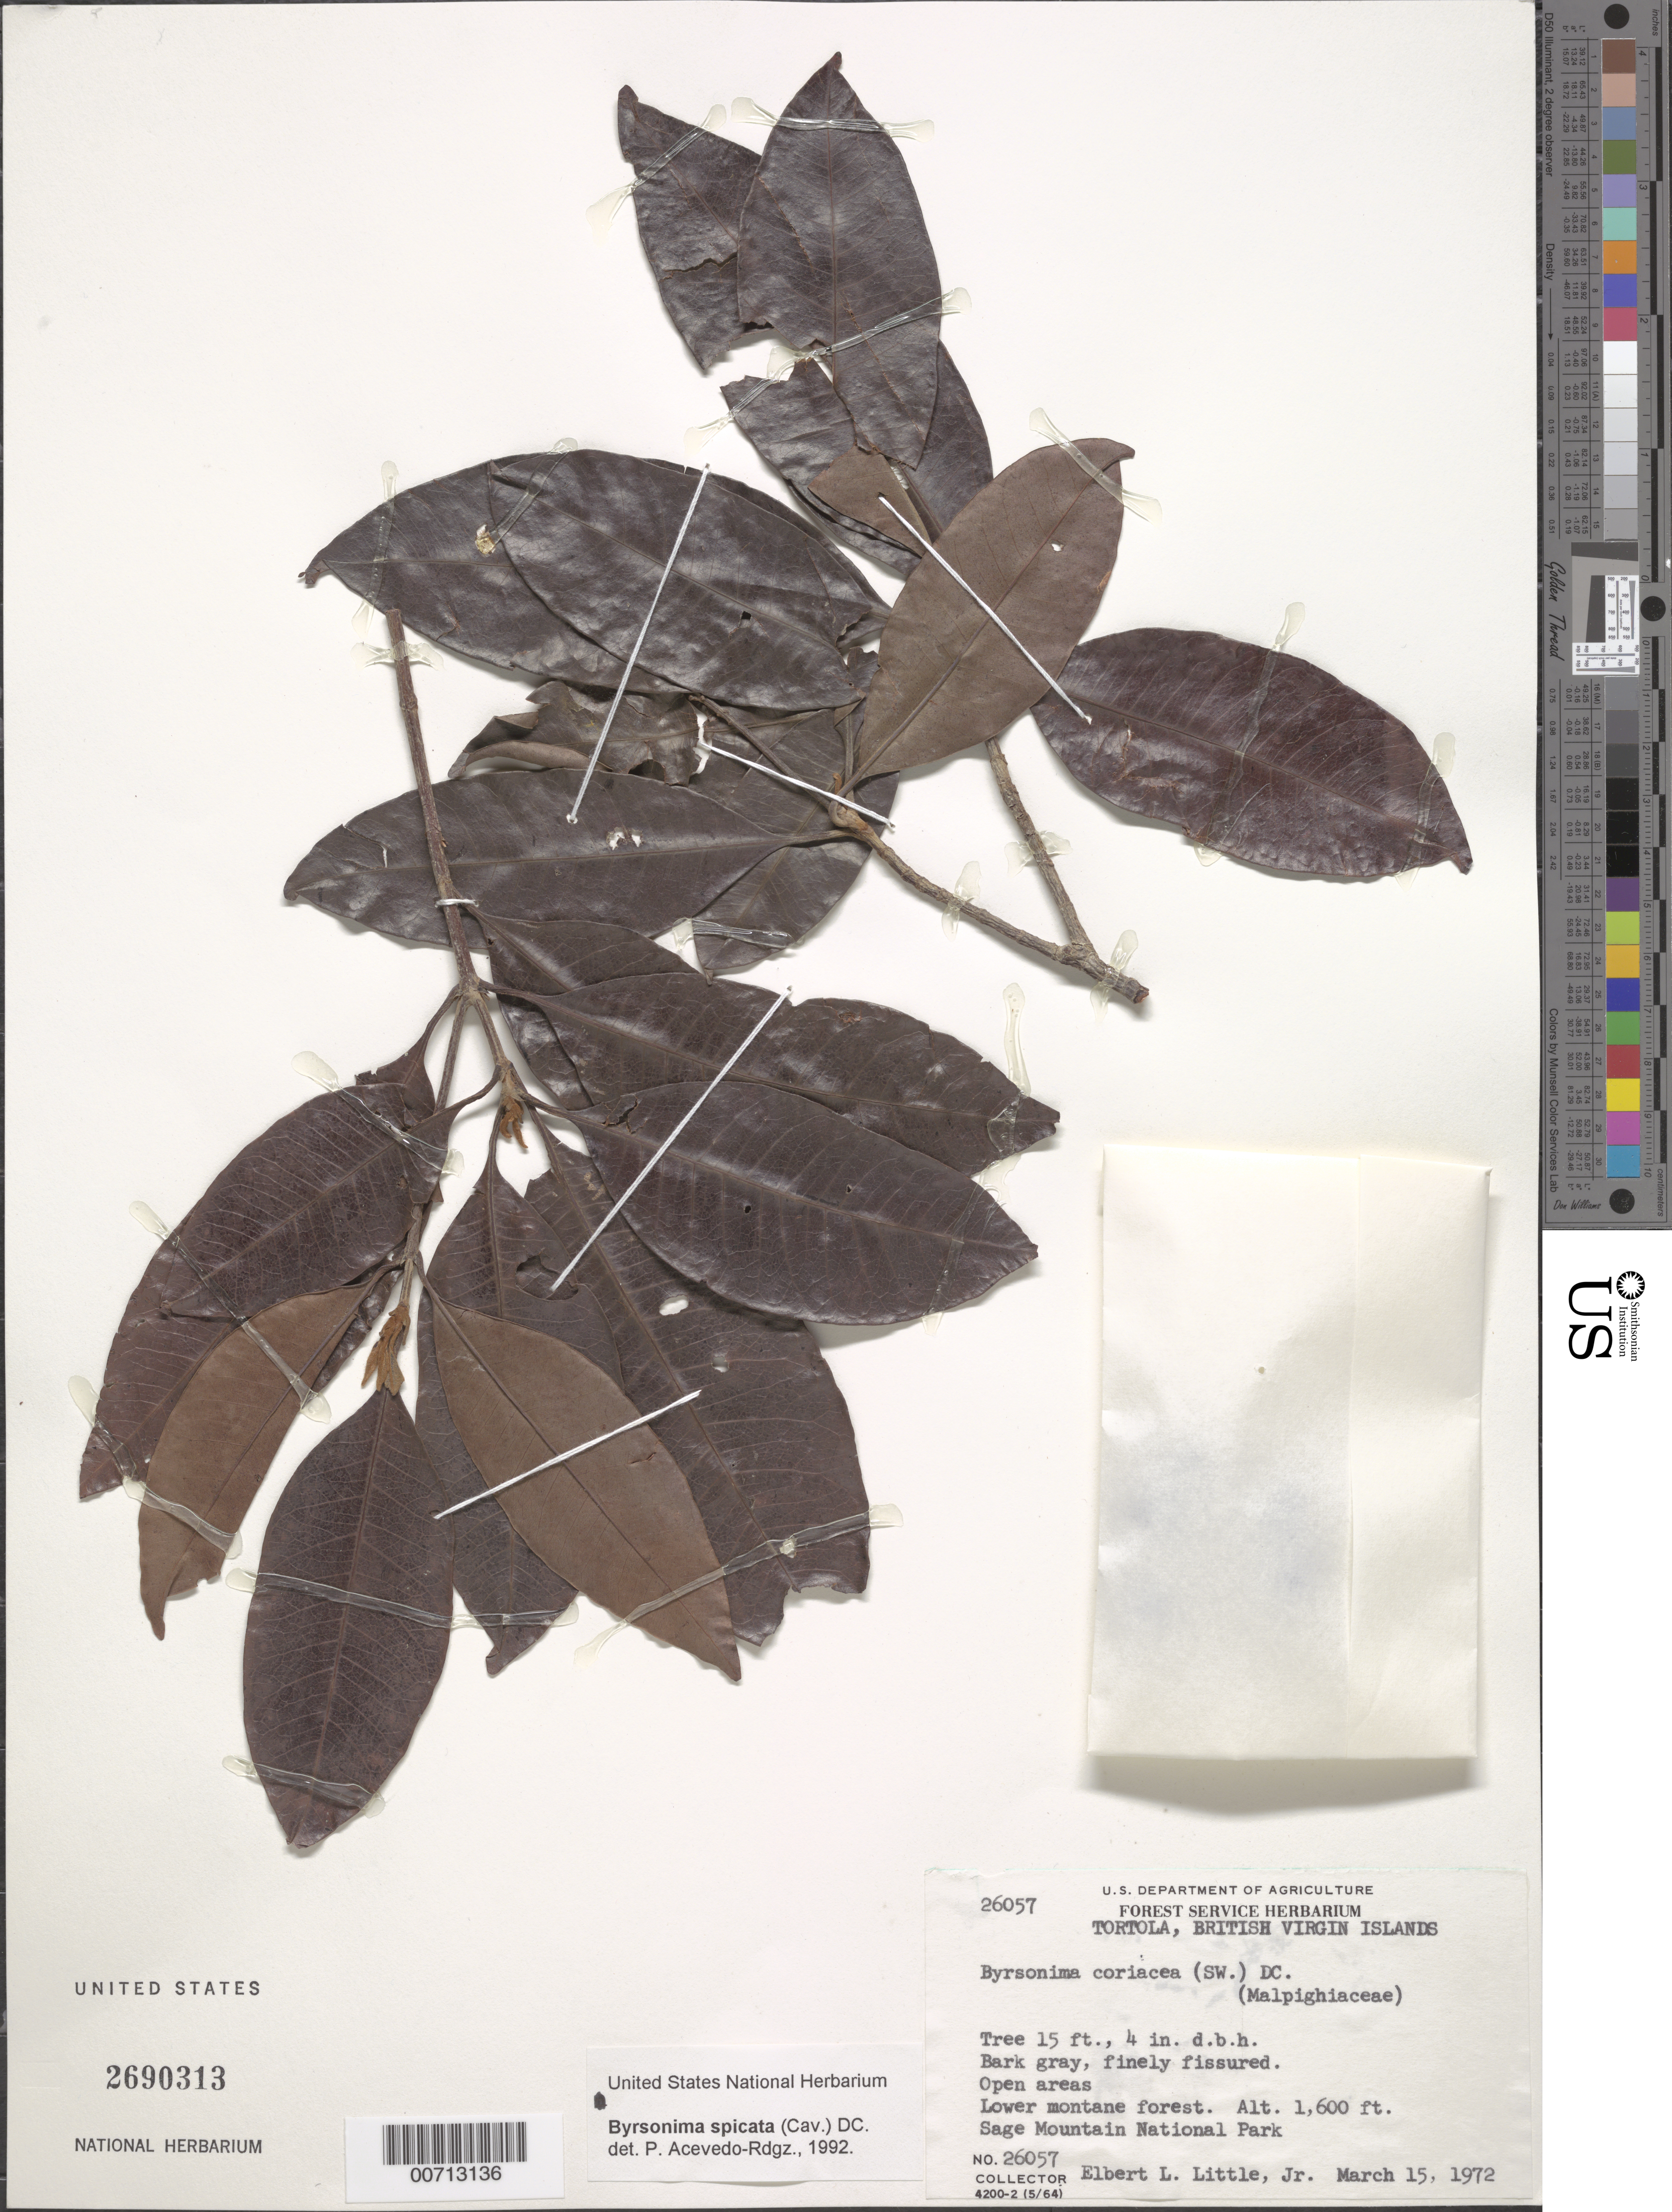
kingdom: Plantae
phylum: Tracheophyta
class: Magnoliopsida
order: Malpighiales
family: Malpighiaceae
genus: Byrsonima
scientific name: Byrsonima spicata (Cav.) DC.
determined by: Acevedo-Rodríguez, P., (BOT), Smithsonian Institution - National Museum of Natural History (UNITED STATES)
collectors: E. L. Little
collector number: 26057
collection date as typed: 15 Mar 1972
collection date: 1972-03-15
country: British Virgin Islands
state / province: Tortola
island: Tortola Island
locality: Sage Mt. Natl. Park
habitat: Lower Montane forest, open areas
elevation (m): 488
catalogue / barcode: US 2690313